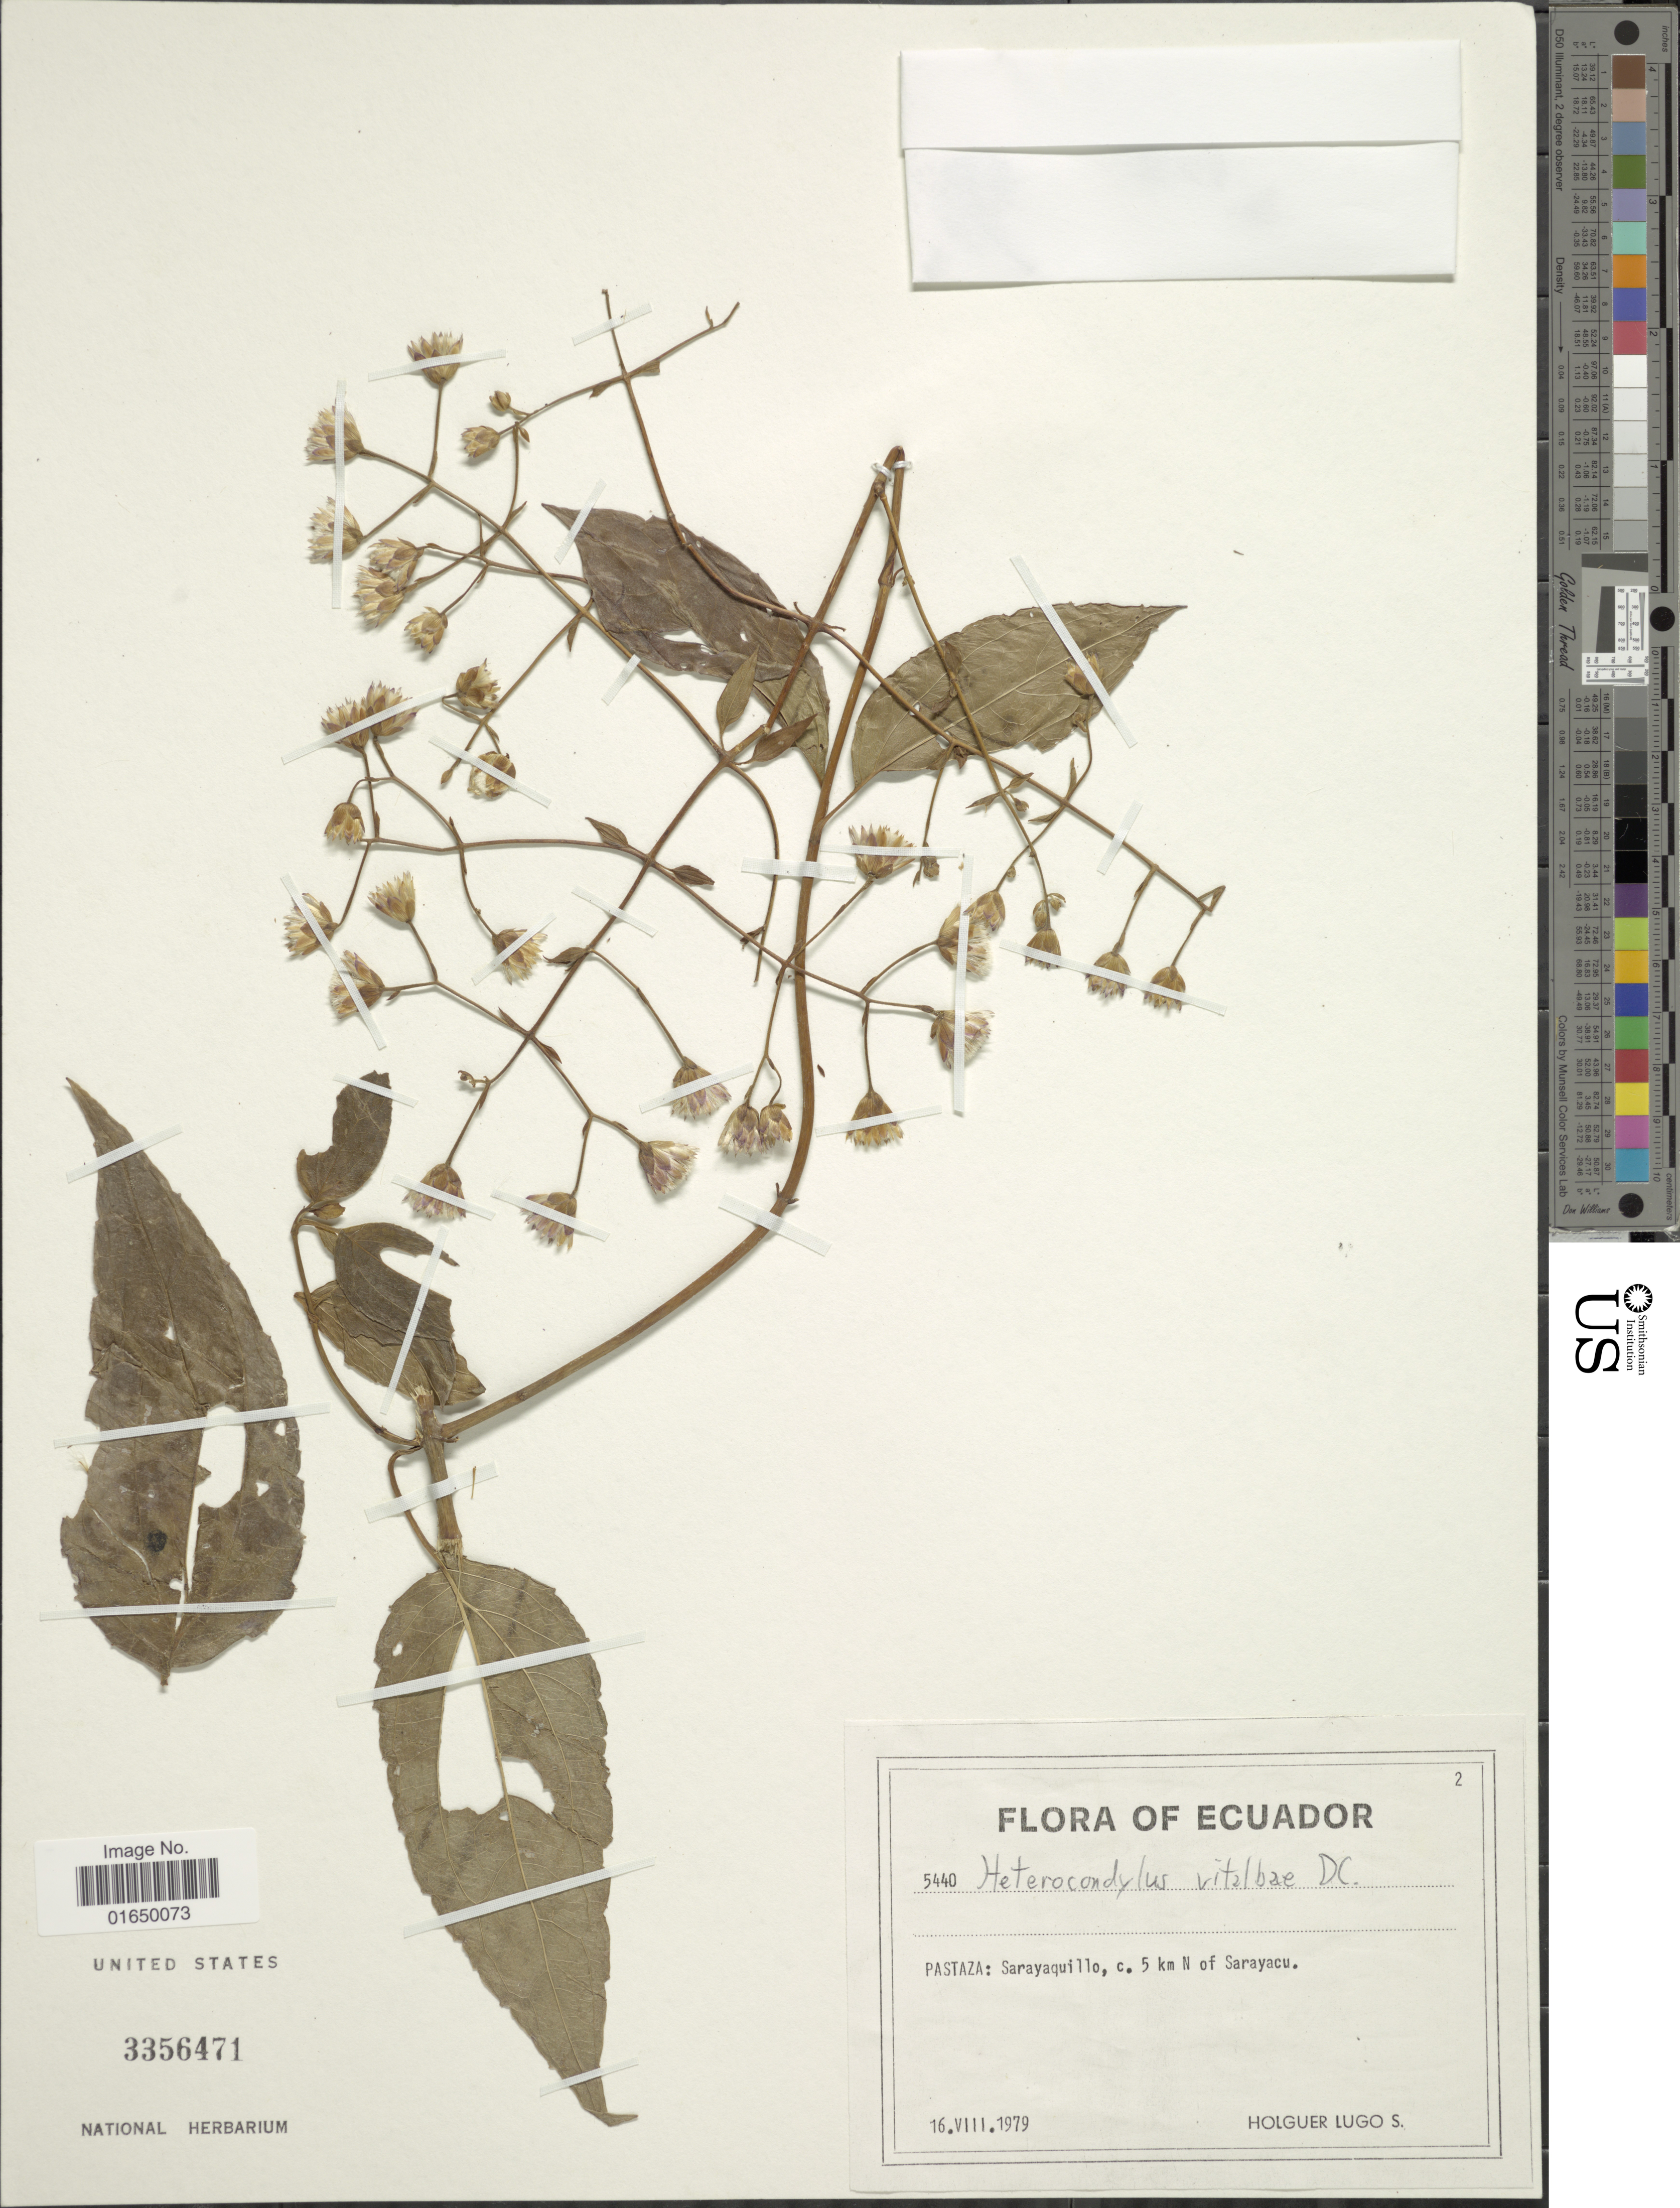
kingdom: Plantae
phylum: Tracheophyta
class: Magnoliopsida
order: Asterales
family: Asteraceae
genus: Heterocondylus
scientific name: Heterocondylus vitalbae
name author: (DC.) R.M. King & H. Rob.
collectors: H. Lugo S.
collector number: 5440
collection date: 1979-08-16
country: Ecuador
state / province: Pastaza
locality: Sarayaquillo, c. 5 km N of Sarayacu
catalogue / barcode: US 3356471